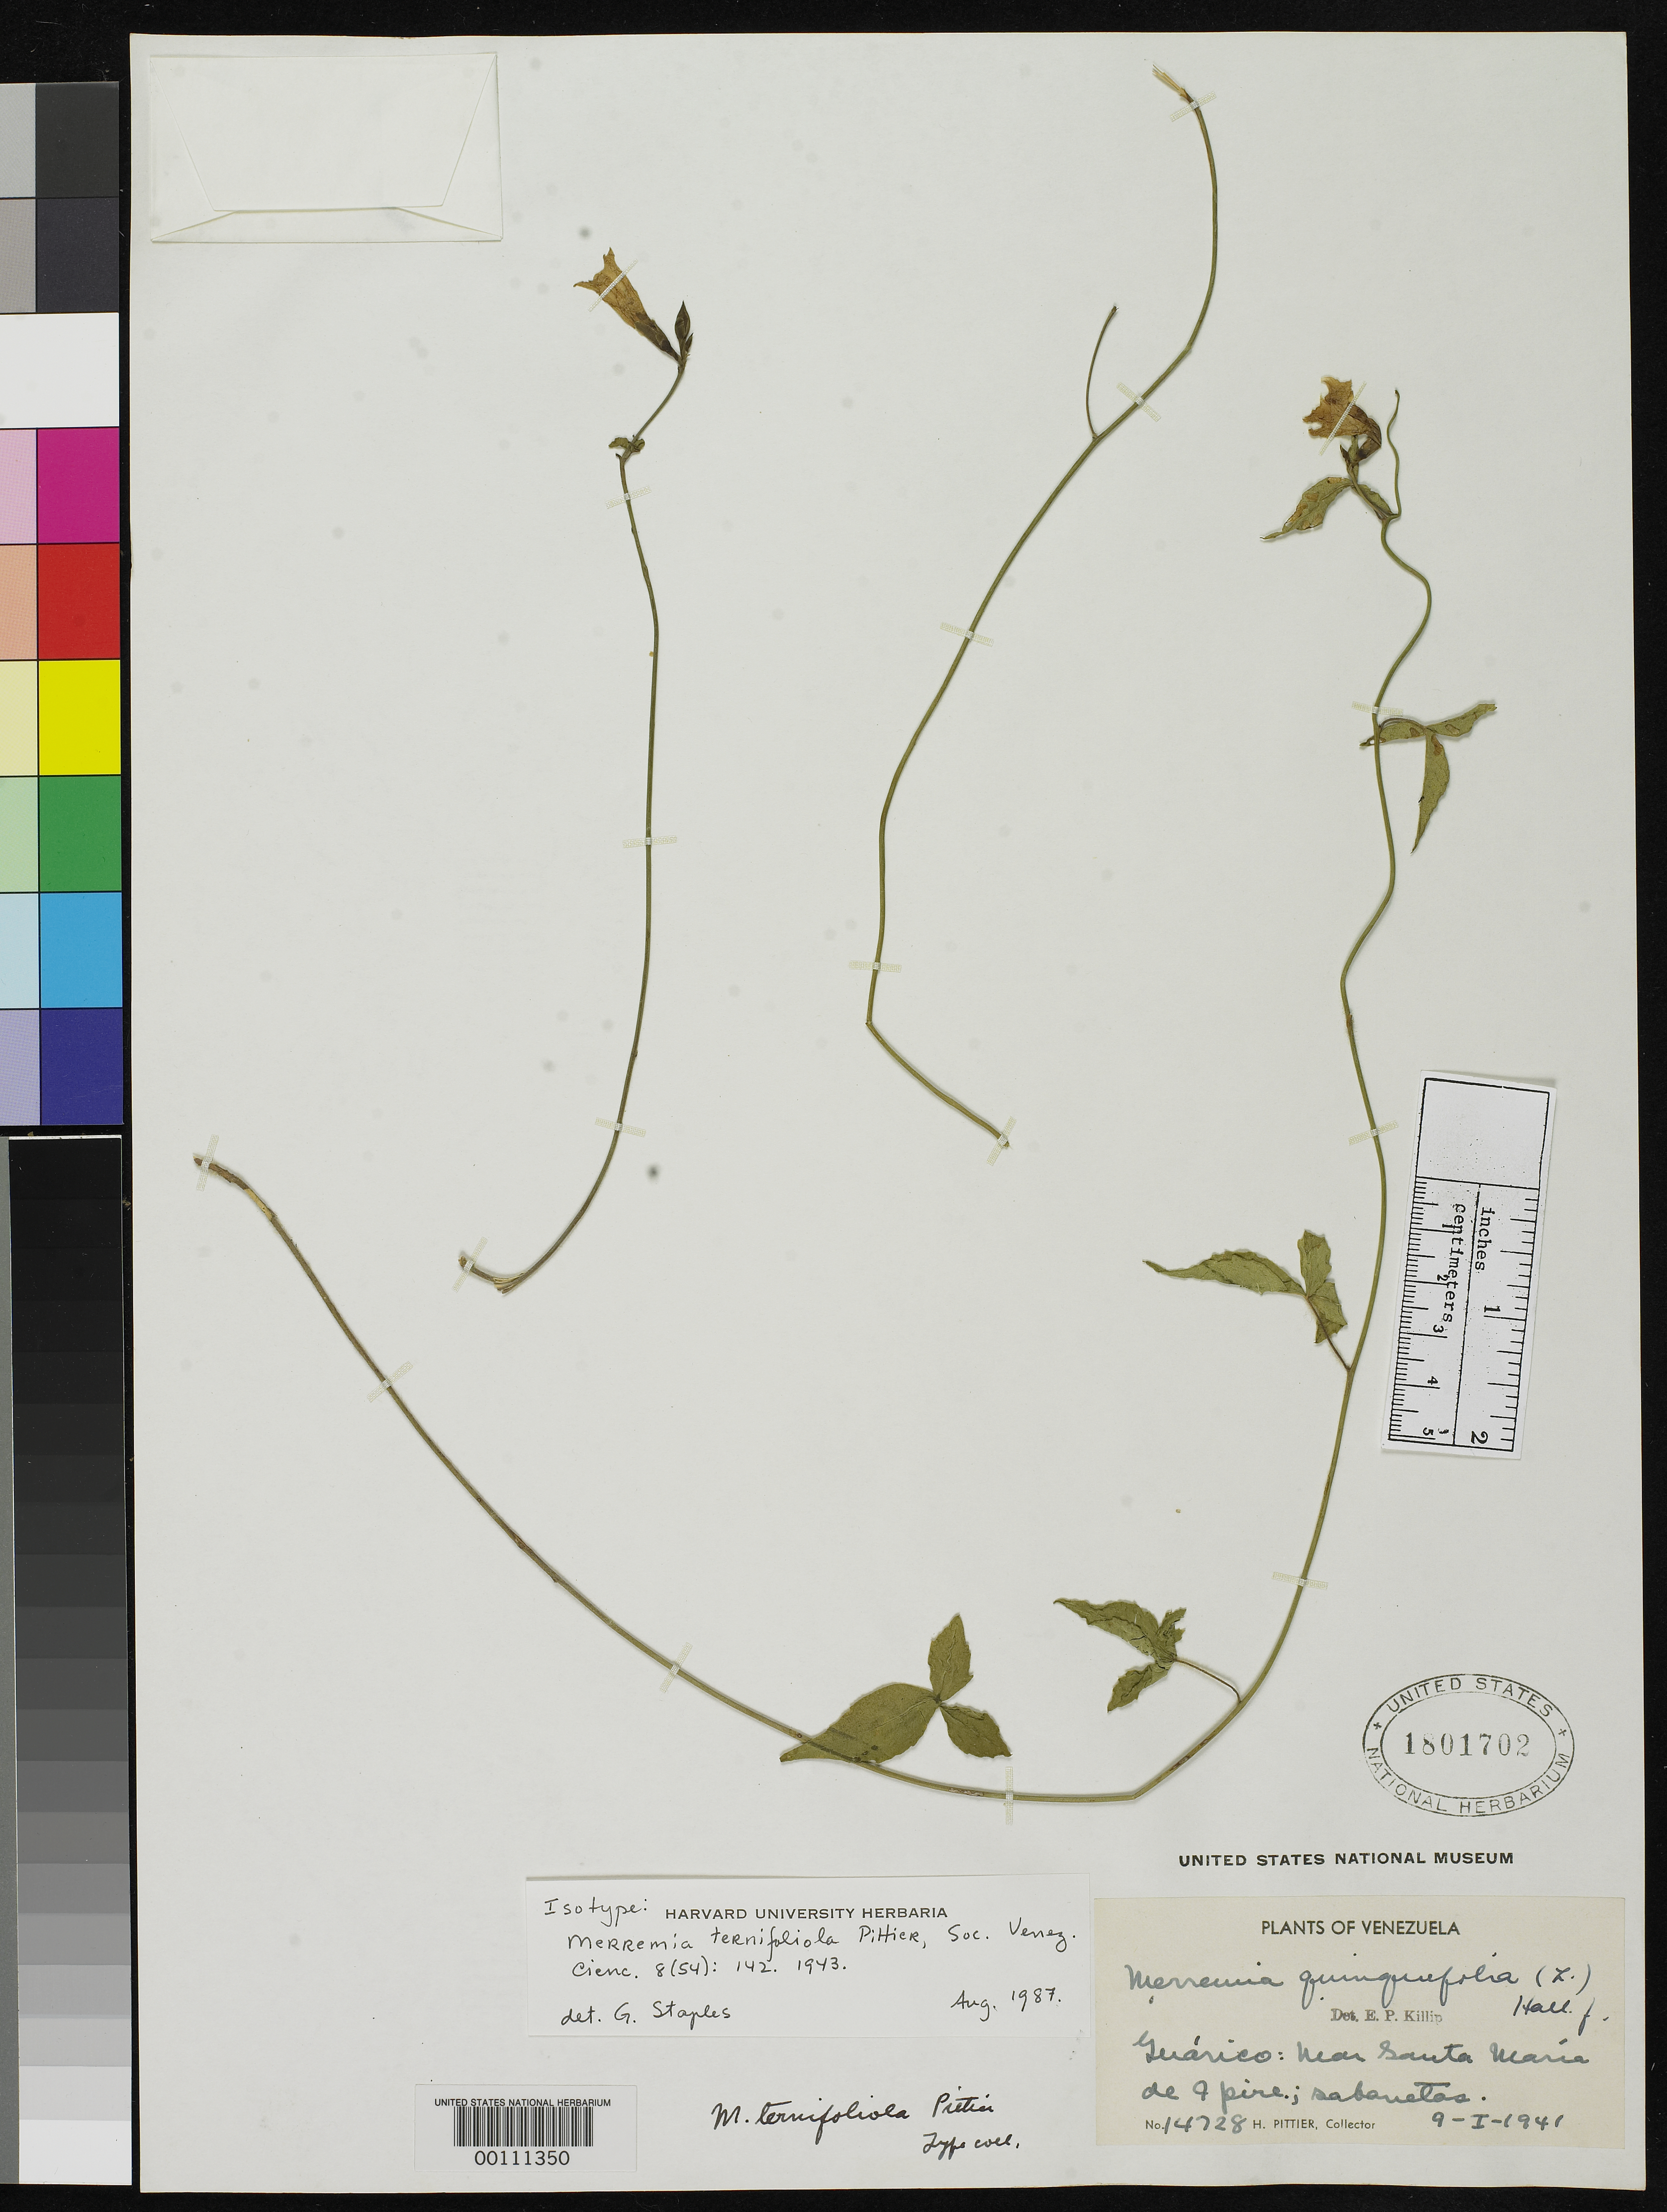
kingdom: Plantae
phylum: Tracheophyta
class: Magnoliopsida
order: Solanales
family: Convolvulaceae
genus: Merremia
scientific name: Merremia ternifolia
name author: Pittier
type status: Type Collection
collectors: H. F. Pittier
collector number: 14728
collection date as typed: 09 Jan 1941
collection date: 1941-01-09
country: Venezuela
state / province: Guárico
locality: Near Santa Maria de Ipira.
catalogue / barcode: US 1801702